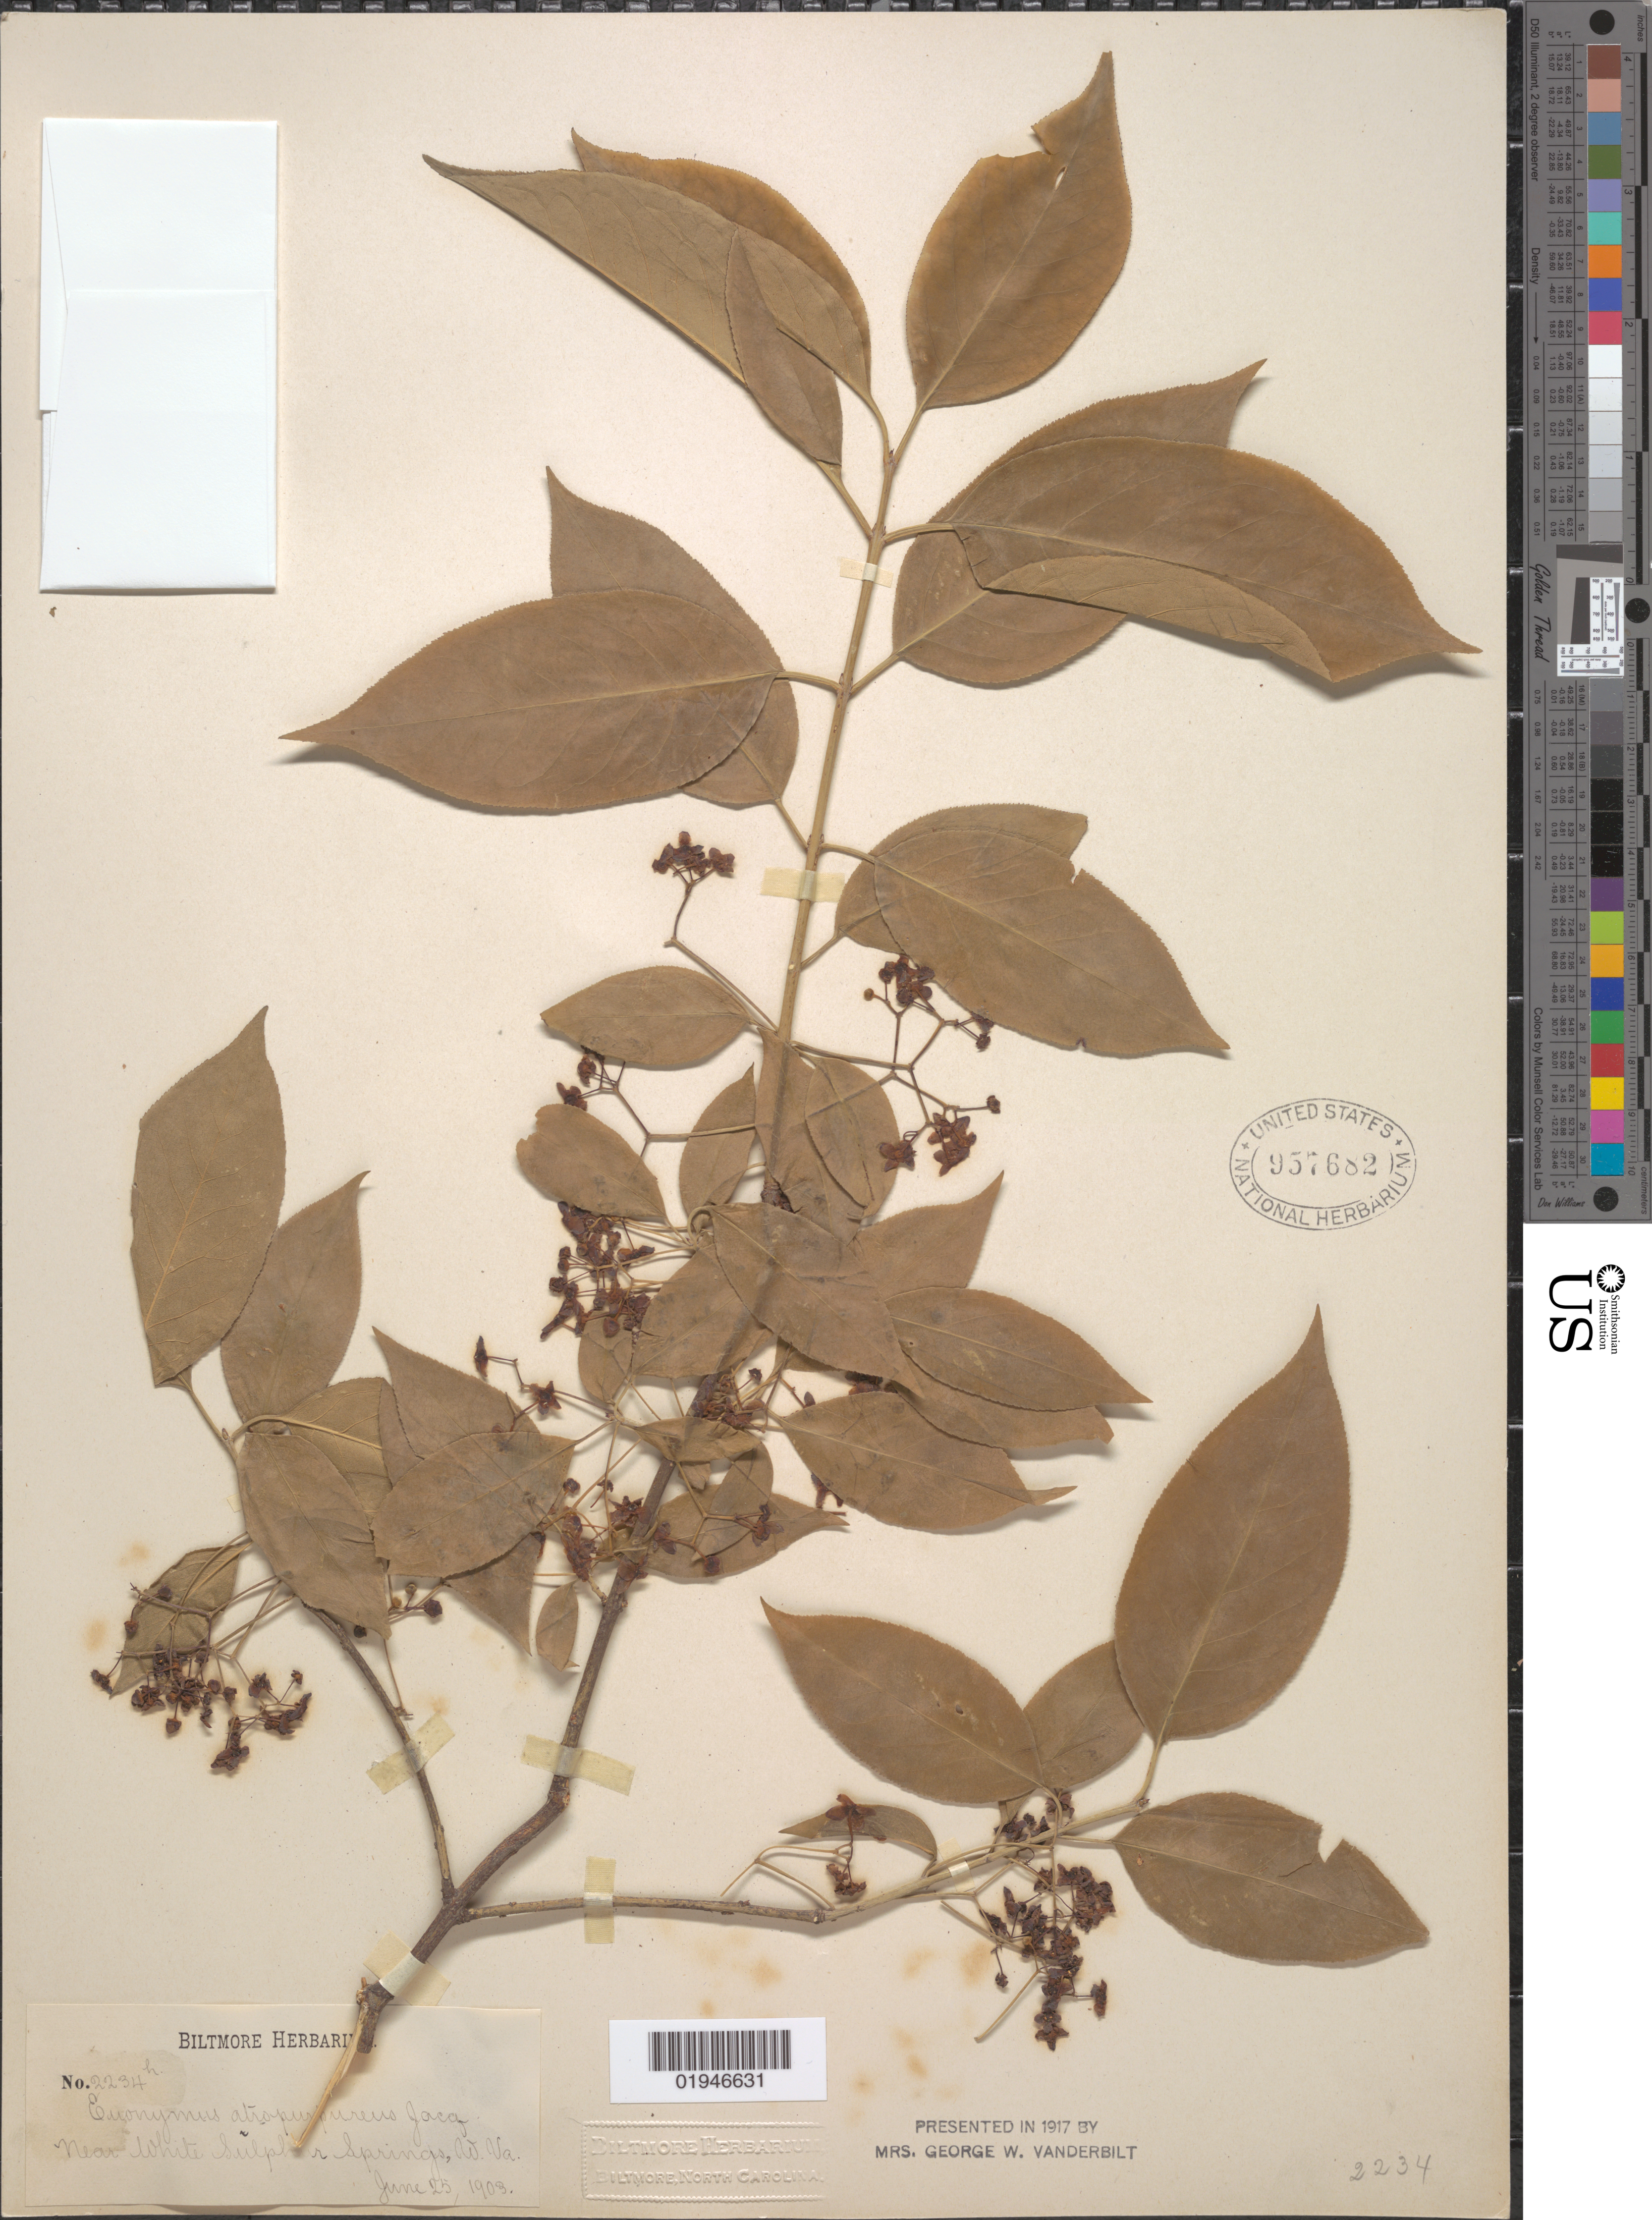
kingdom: Plantae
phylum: Tracheophyta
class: Magnoliopsida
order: Celastrales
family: Celastraceae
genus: Euonymus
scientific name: Euonymus atropurpureus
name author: Jacq.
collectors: Biltmore Herbarium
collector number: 2234h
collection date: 1903-06-25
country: United States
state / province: West Virginia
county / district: Greenbrier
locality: White Sulphur Springs, near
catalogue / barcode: US 957682